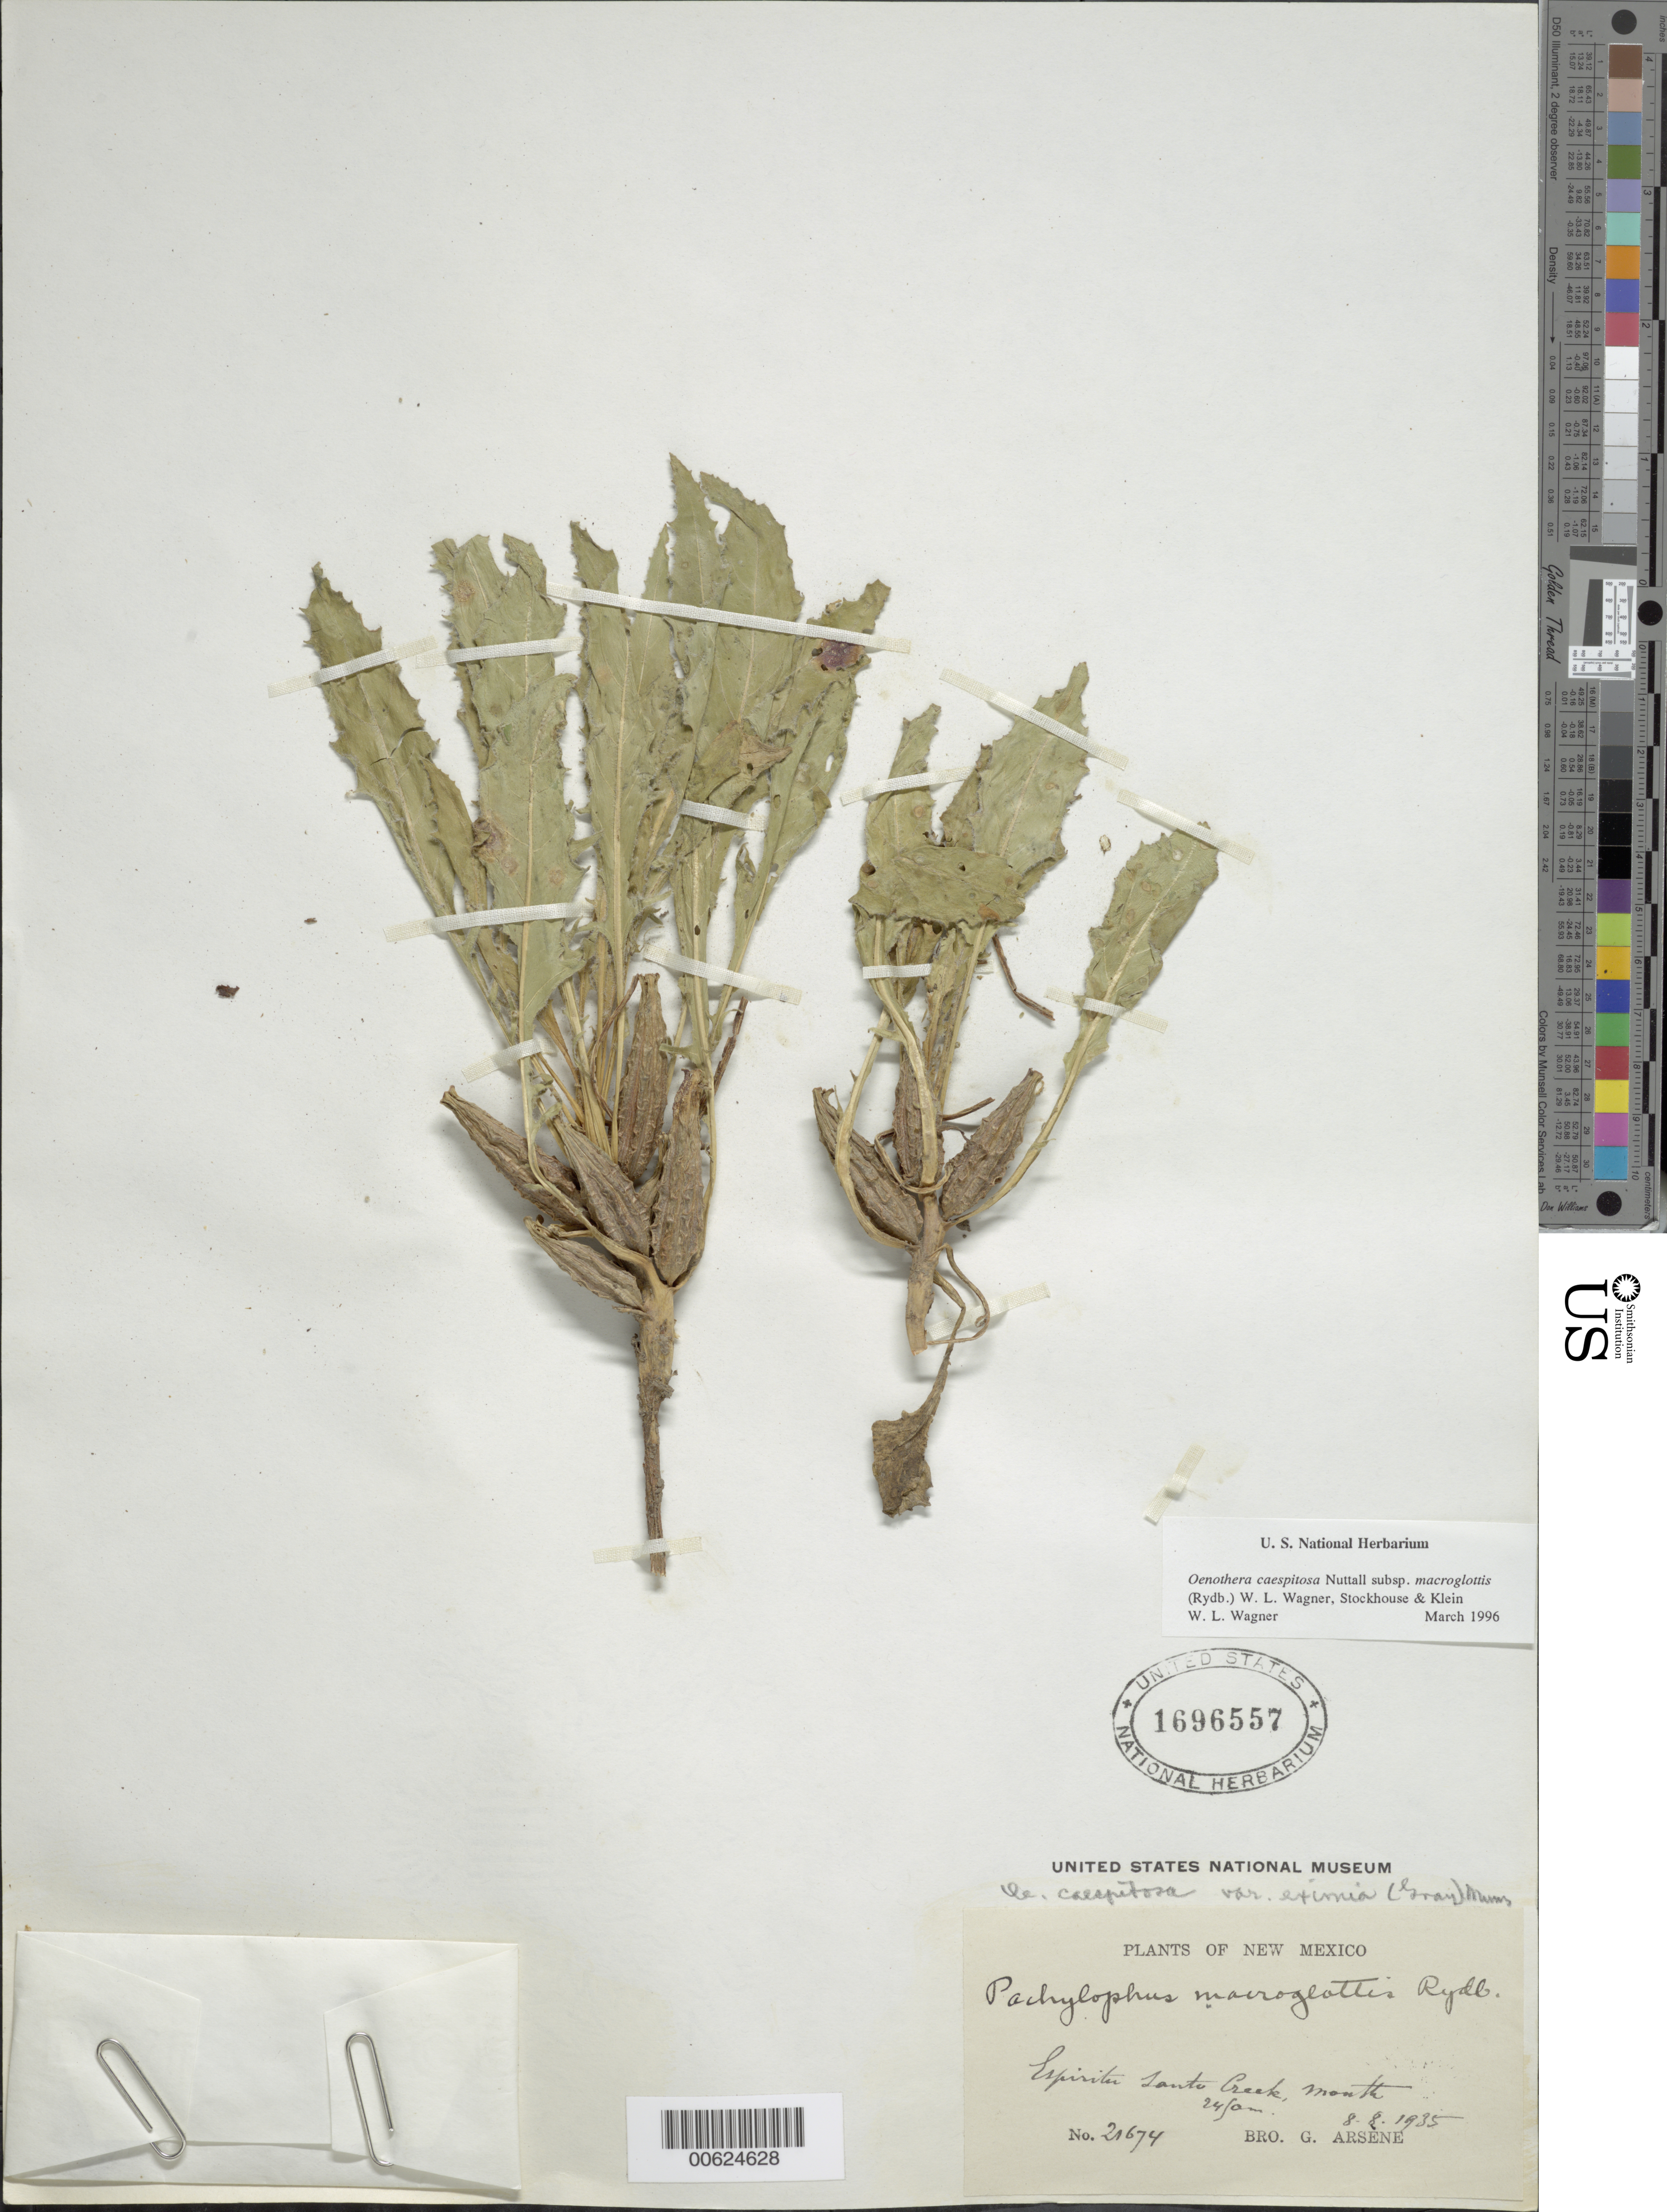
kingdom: Plantae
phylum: Tracheophyta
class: Magnoliopsida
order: Myrtales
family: Onagraceae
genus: Oenothera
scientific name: Oenothera cespitosa subsp. macroglottis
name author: (Rydb.) W.L. Wagner et al.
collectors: Bro. G. Arsène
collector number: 21674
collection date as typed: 08 Aug 1935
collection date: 1935-08-08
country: United States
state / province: New Mexico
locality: Espisiter Santo Creek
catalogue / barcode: US 1696557